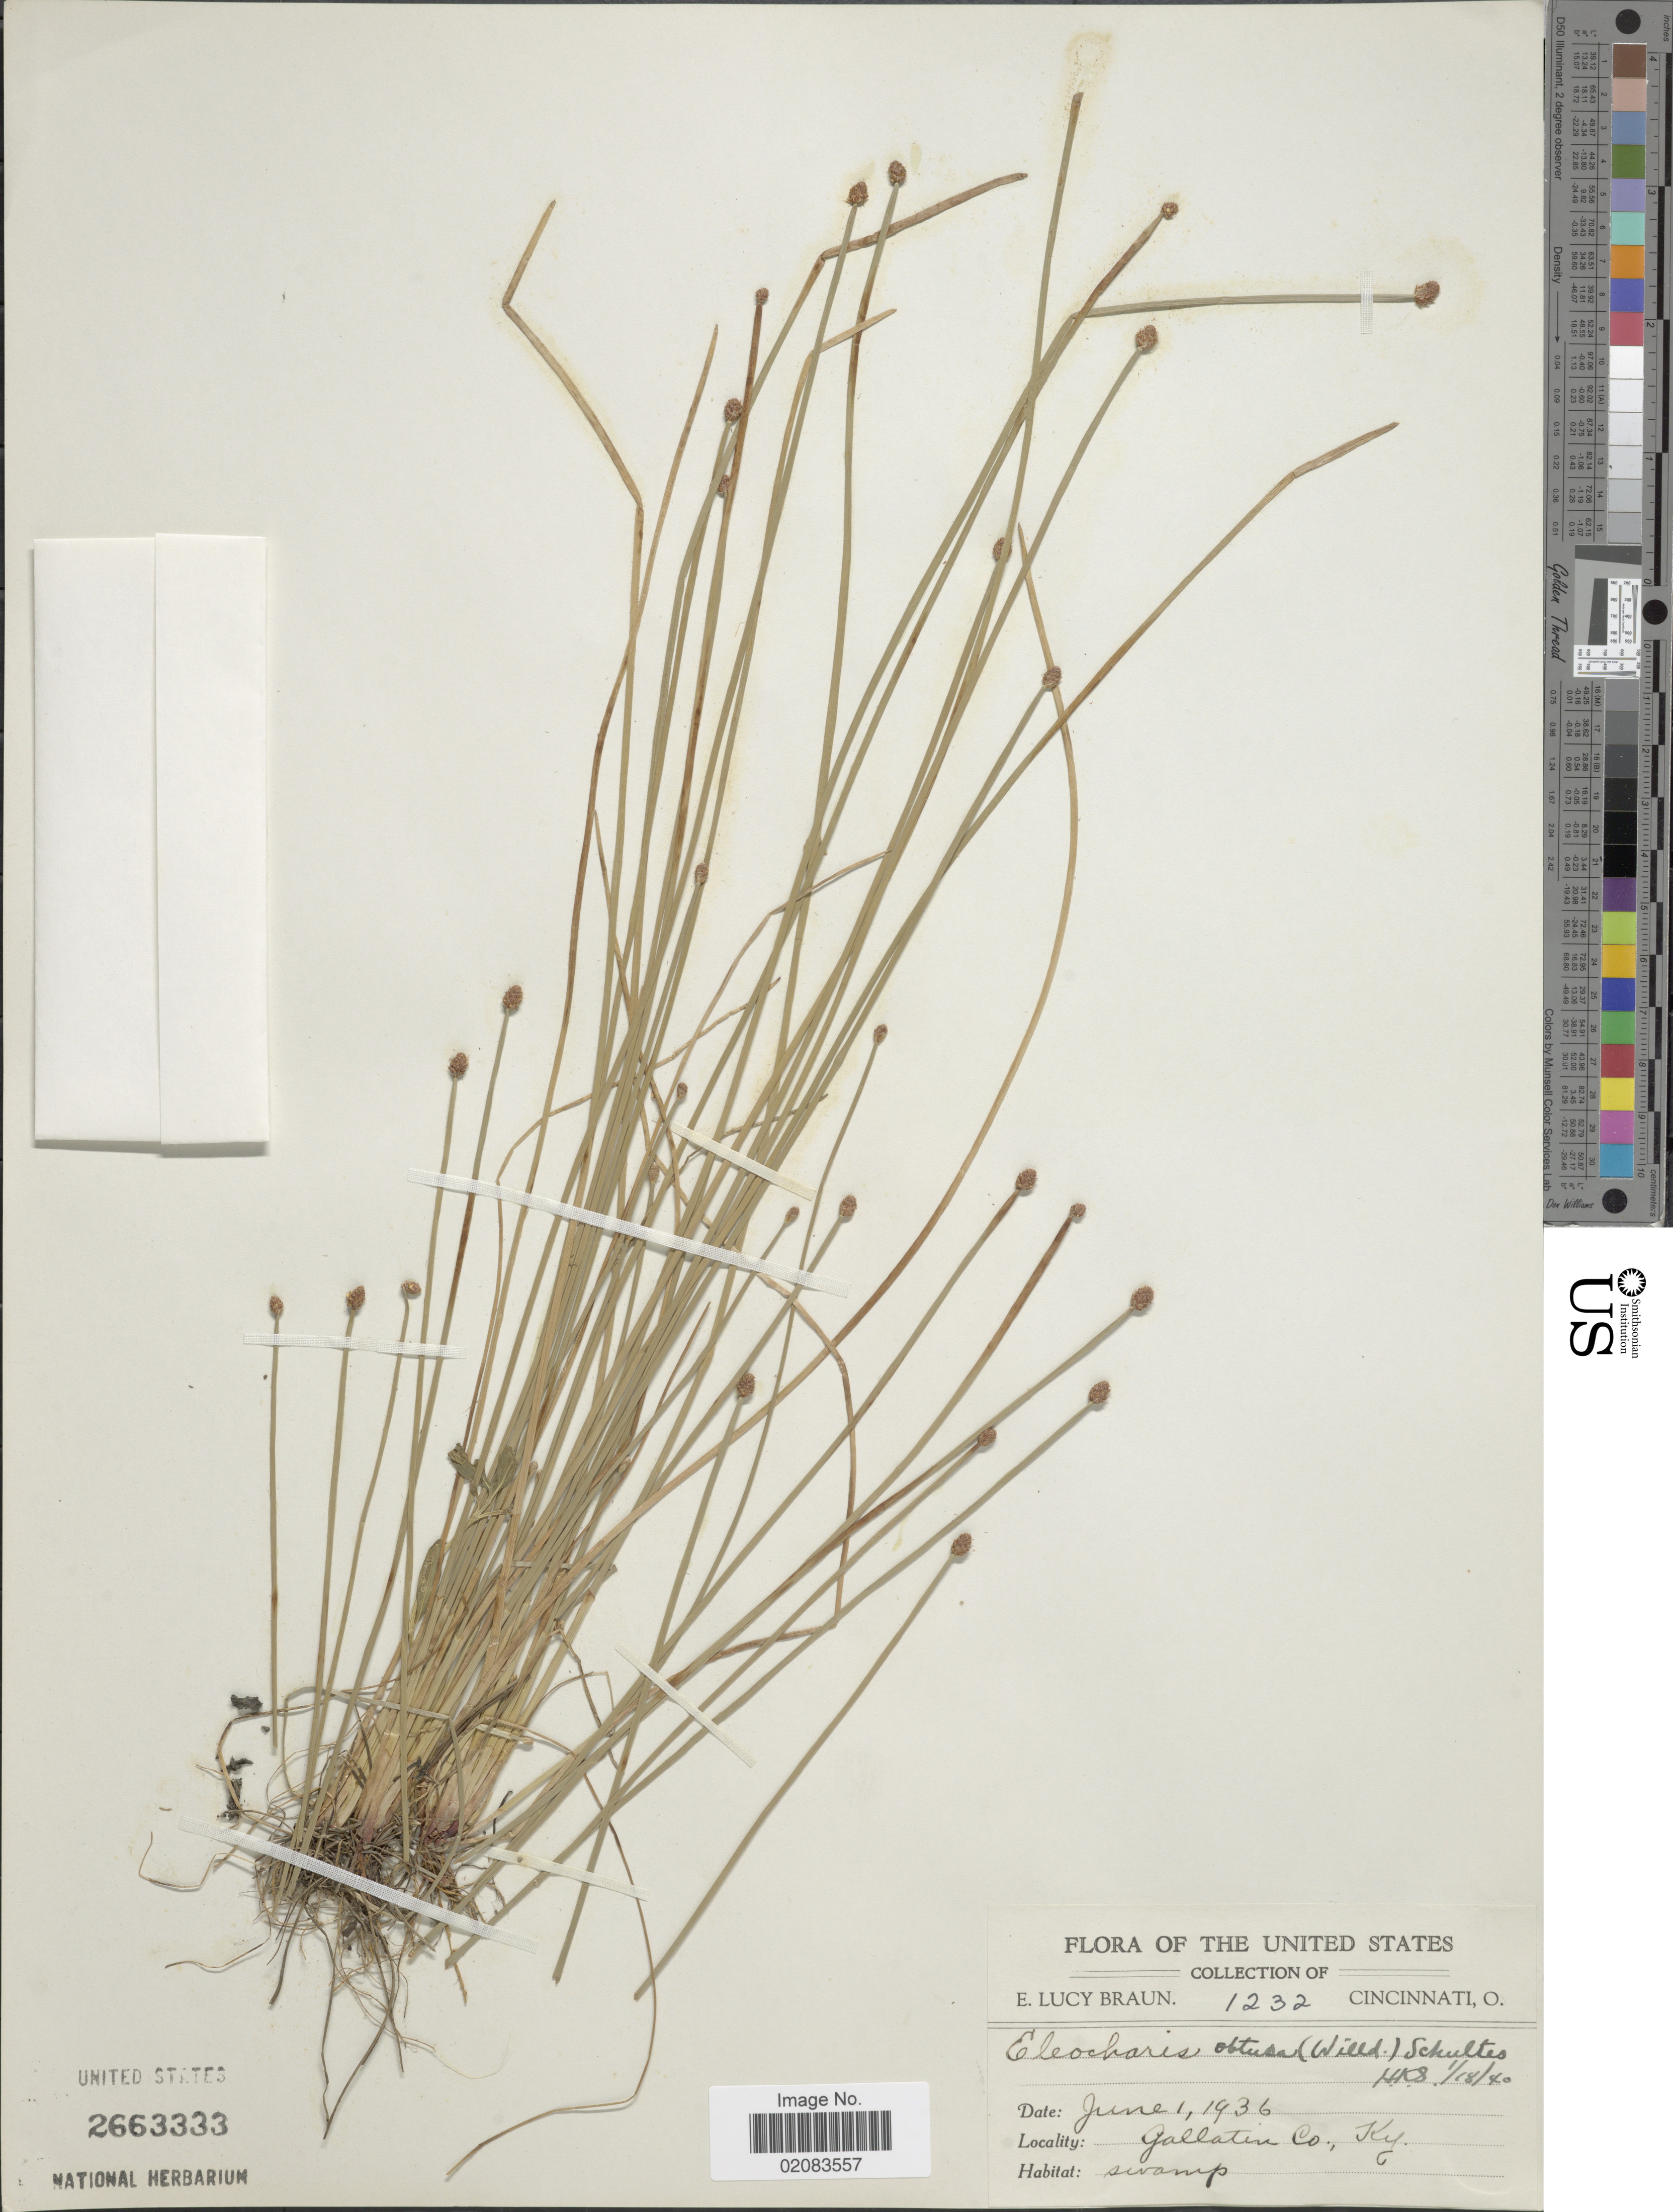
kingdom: Plantae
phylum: Tracheophyta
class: Liliopsida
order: Poales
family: Cyperaceae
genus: Eleocharis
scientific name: Eleocharis obtusa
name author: (Willd.) Schult.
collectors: E. L. Braun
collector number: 1232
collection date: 1936-06-01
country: United States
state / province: Kentucky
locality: Gallatin Co., swamp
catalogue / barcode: US 2663333